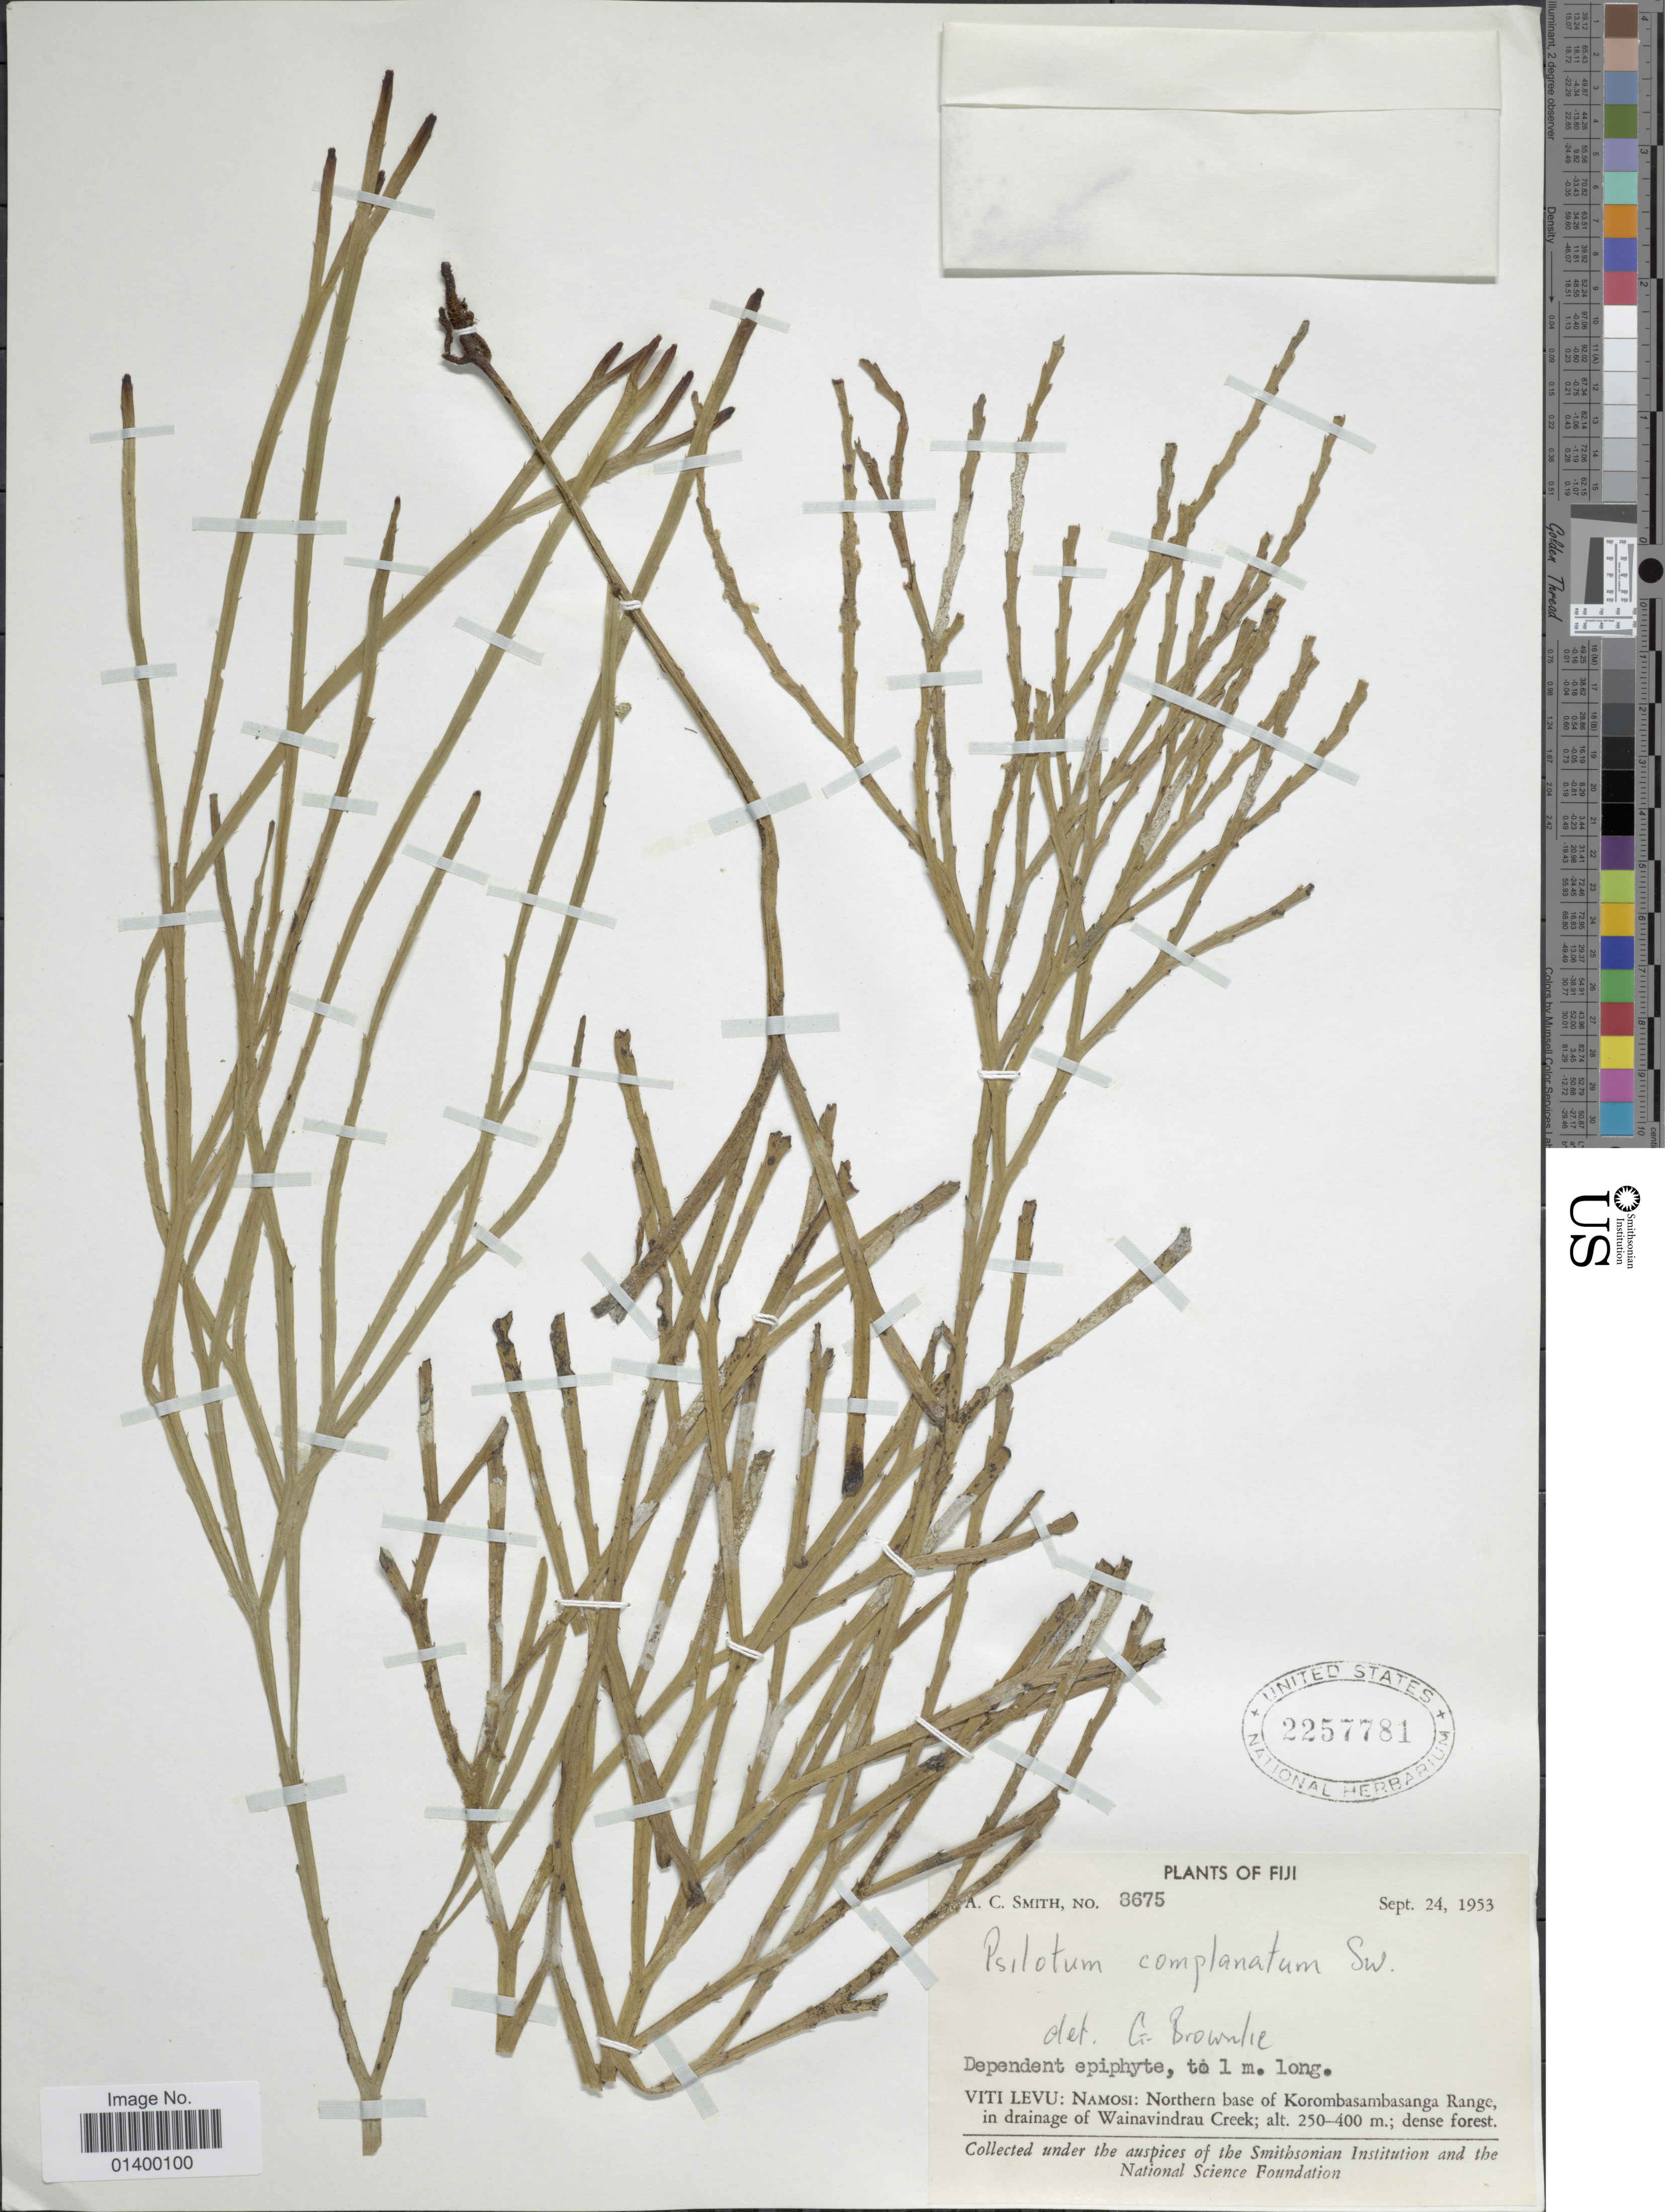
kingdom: Plantae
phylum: Tracheophyta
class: Polypodiopsida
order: Psilotales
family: Psilotaceae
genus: Psilotum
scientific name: Psilotum complanatum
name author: Sw.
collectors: A. C. Smith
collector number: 8675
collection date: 1953-09-24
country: Fiji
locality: Viti Levu: Namosi: northern base of Korombasambasanga Range, in drainage of Wainavindrau Creel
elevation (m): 250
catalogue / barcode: US 2257781